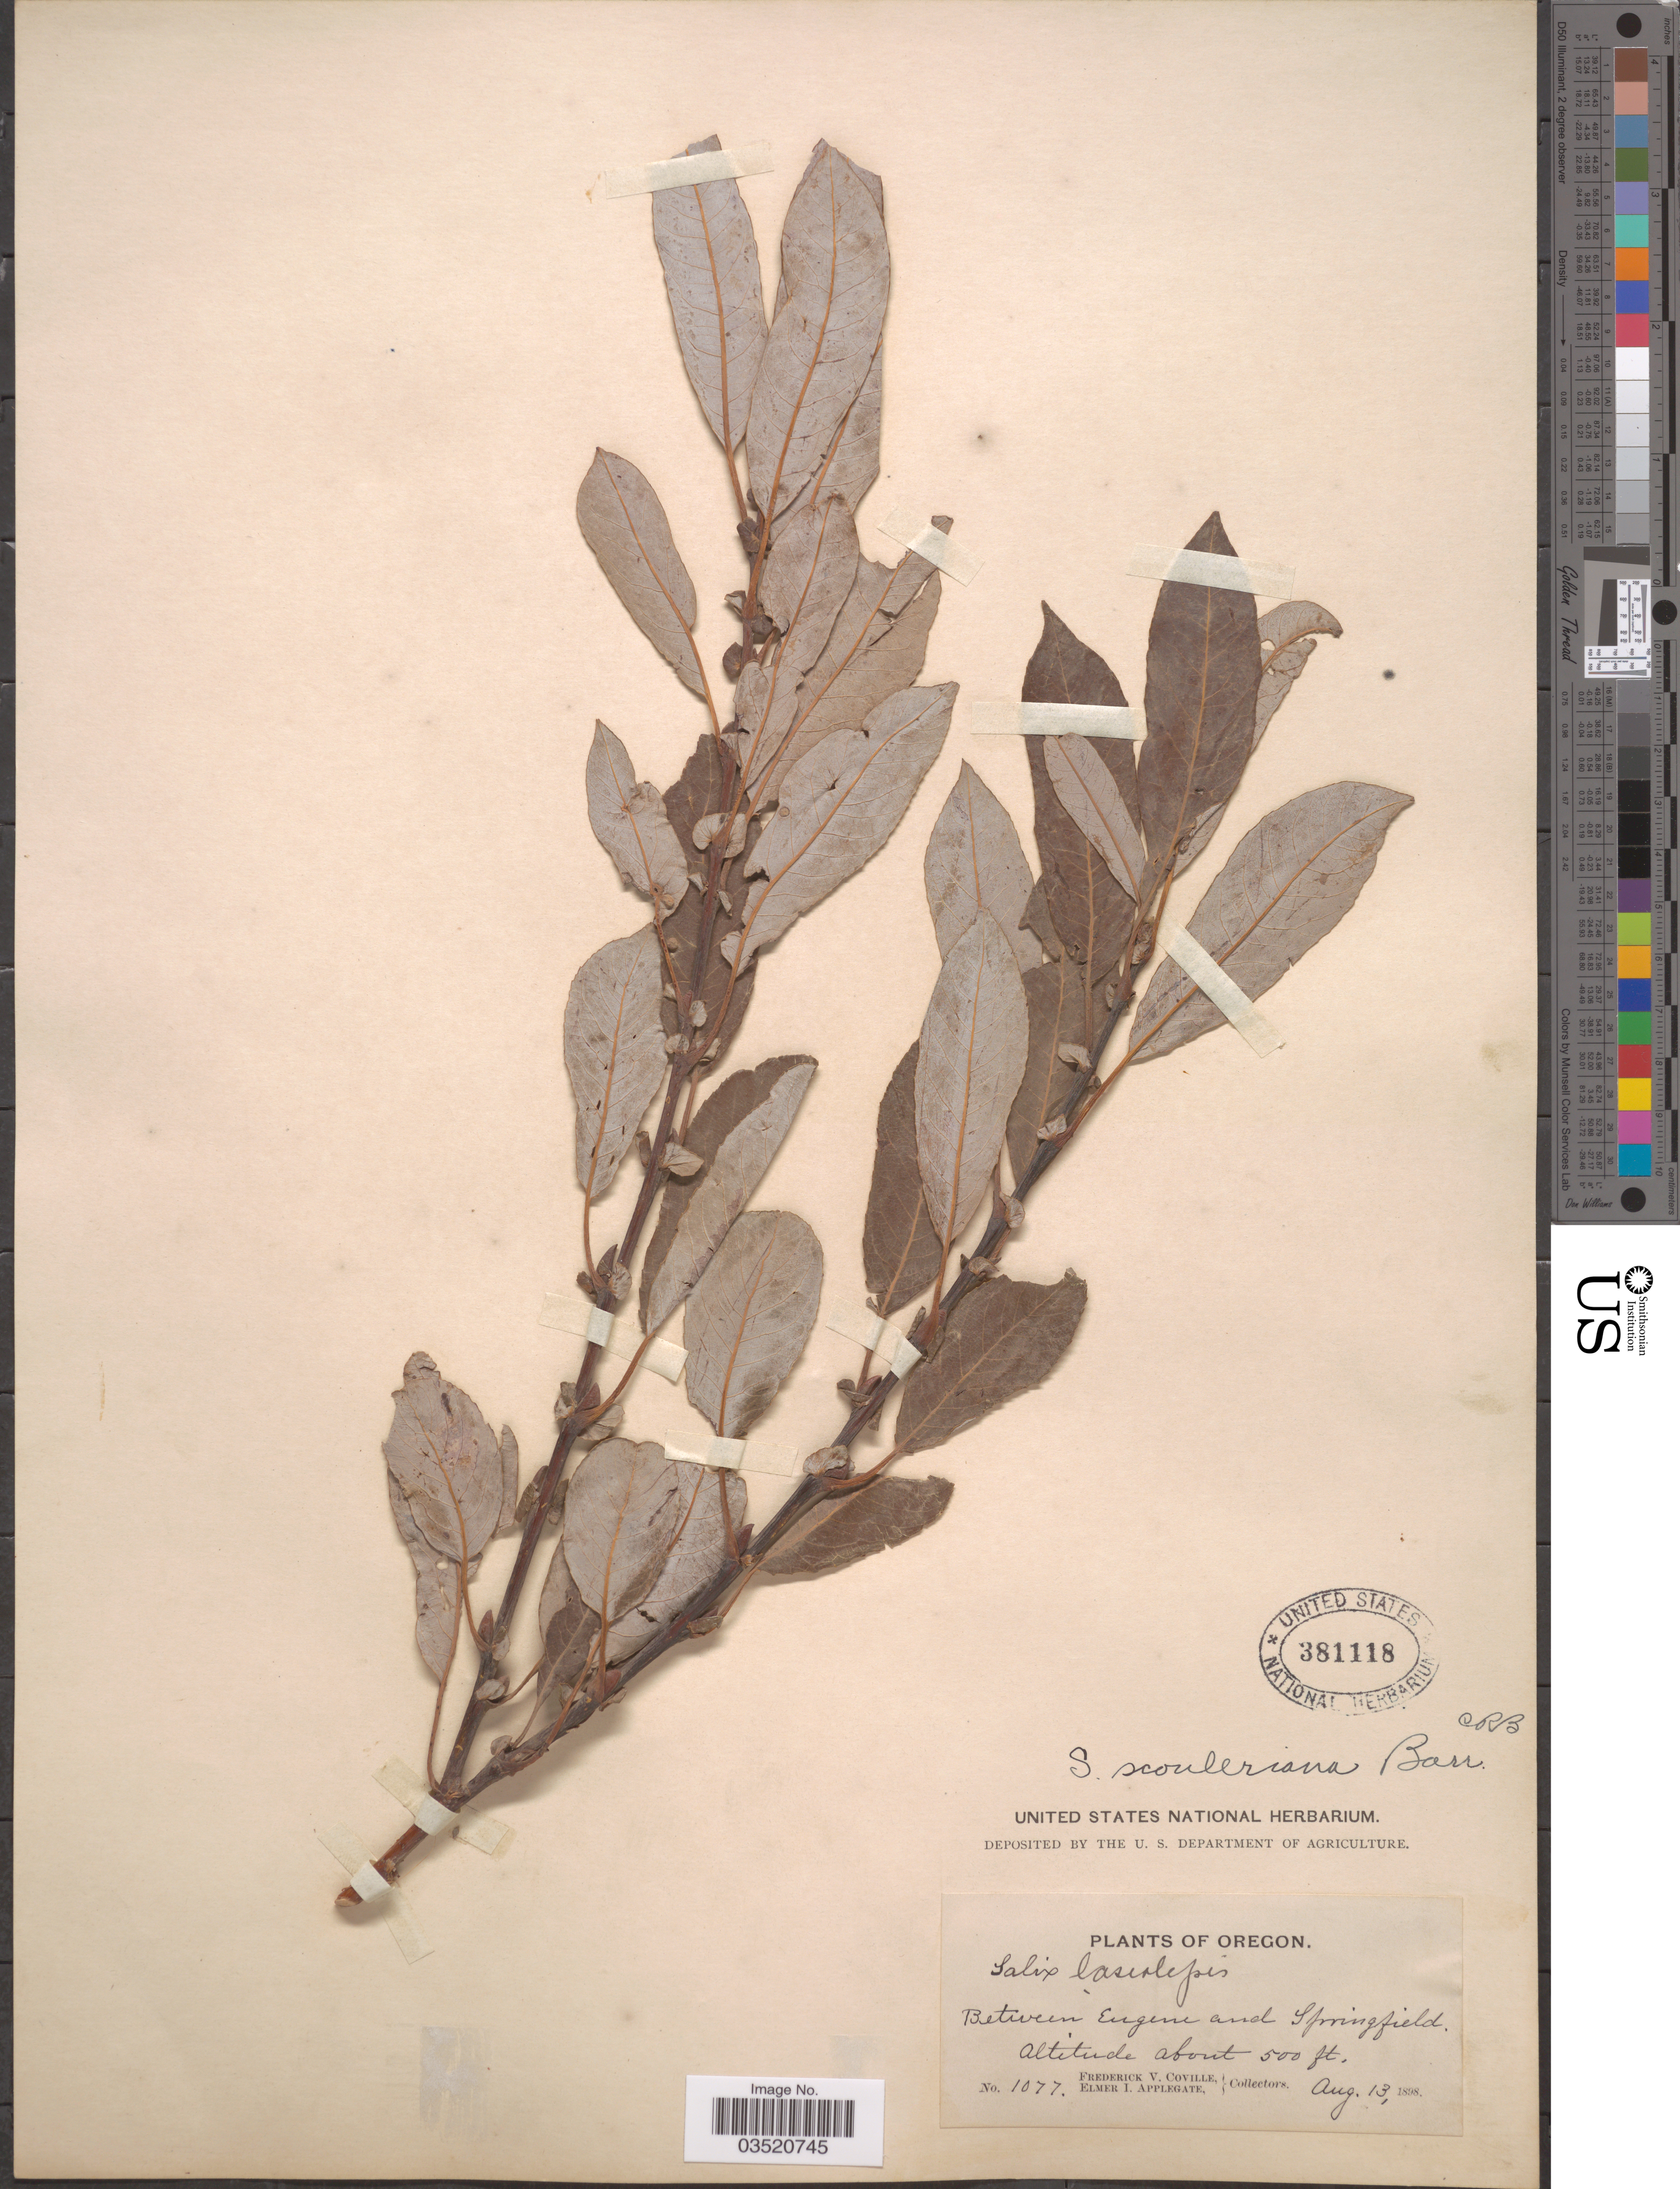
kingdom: Plantae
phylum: Tracheophyta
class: Magnoliopsida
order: Malpighiales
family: Salicaceae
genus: Salix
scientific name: Salix scouleriana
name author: Barratt ex Hook.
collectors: F. V. Coville & E. I. Applegate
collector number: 1077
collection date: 1898-08-13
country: United States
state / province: Oregon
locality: Between Eugene and Springfield.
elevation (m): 152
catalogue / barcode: US 381118